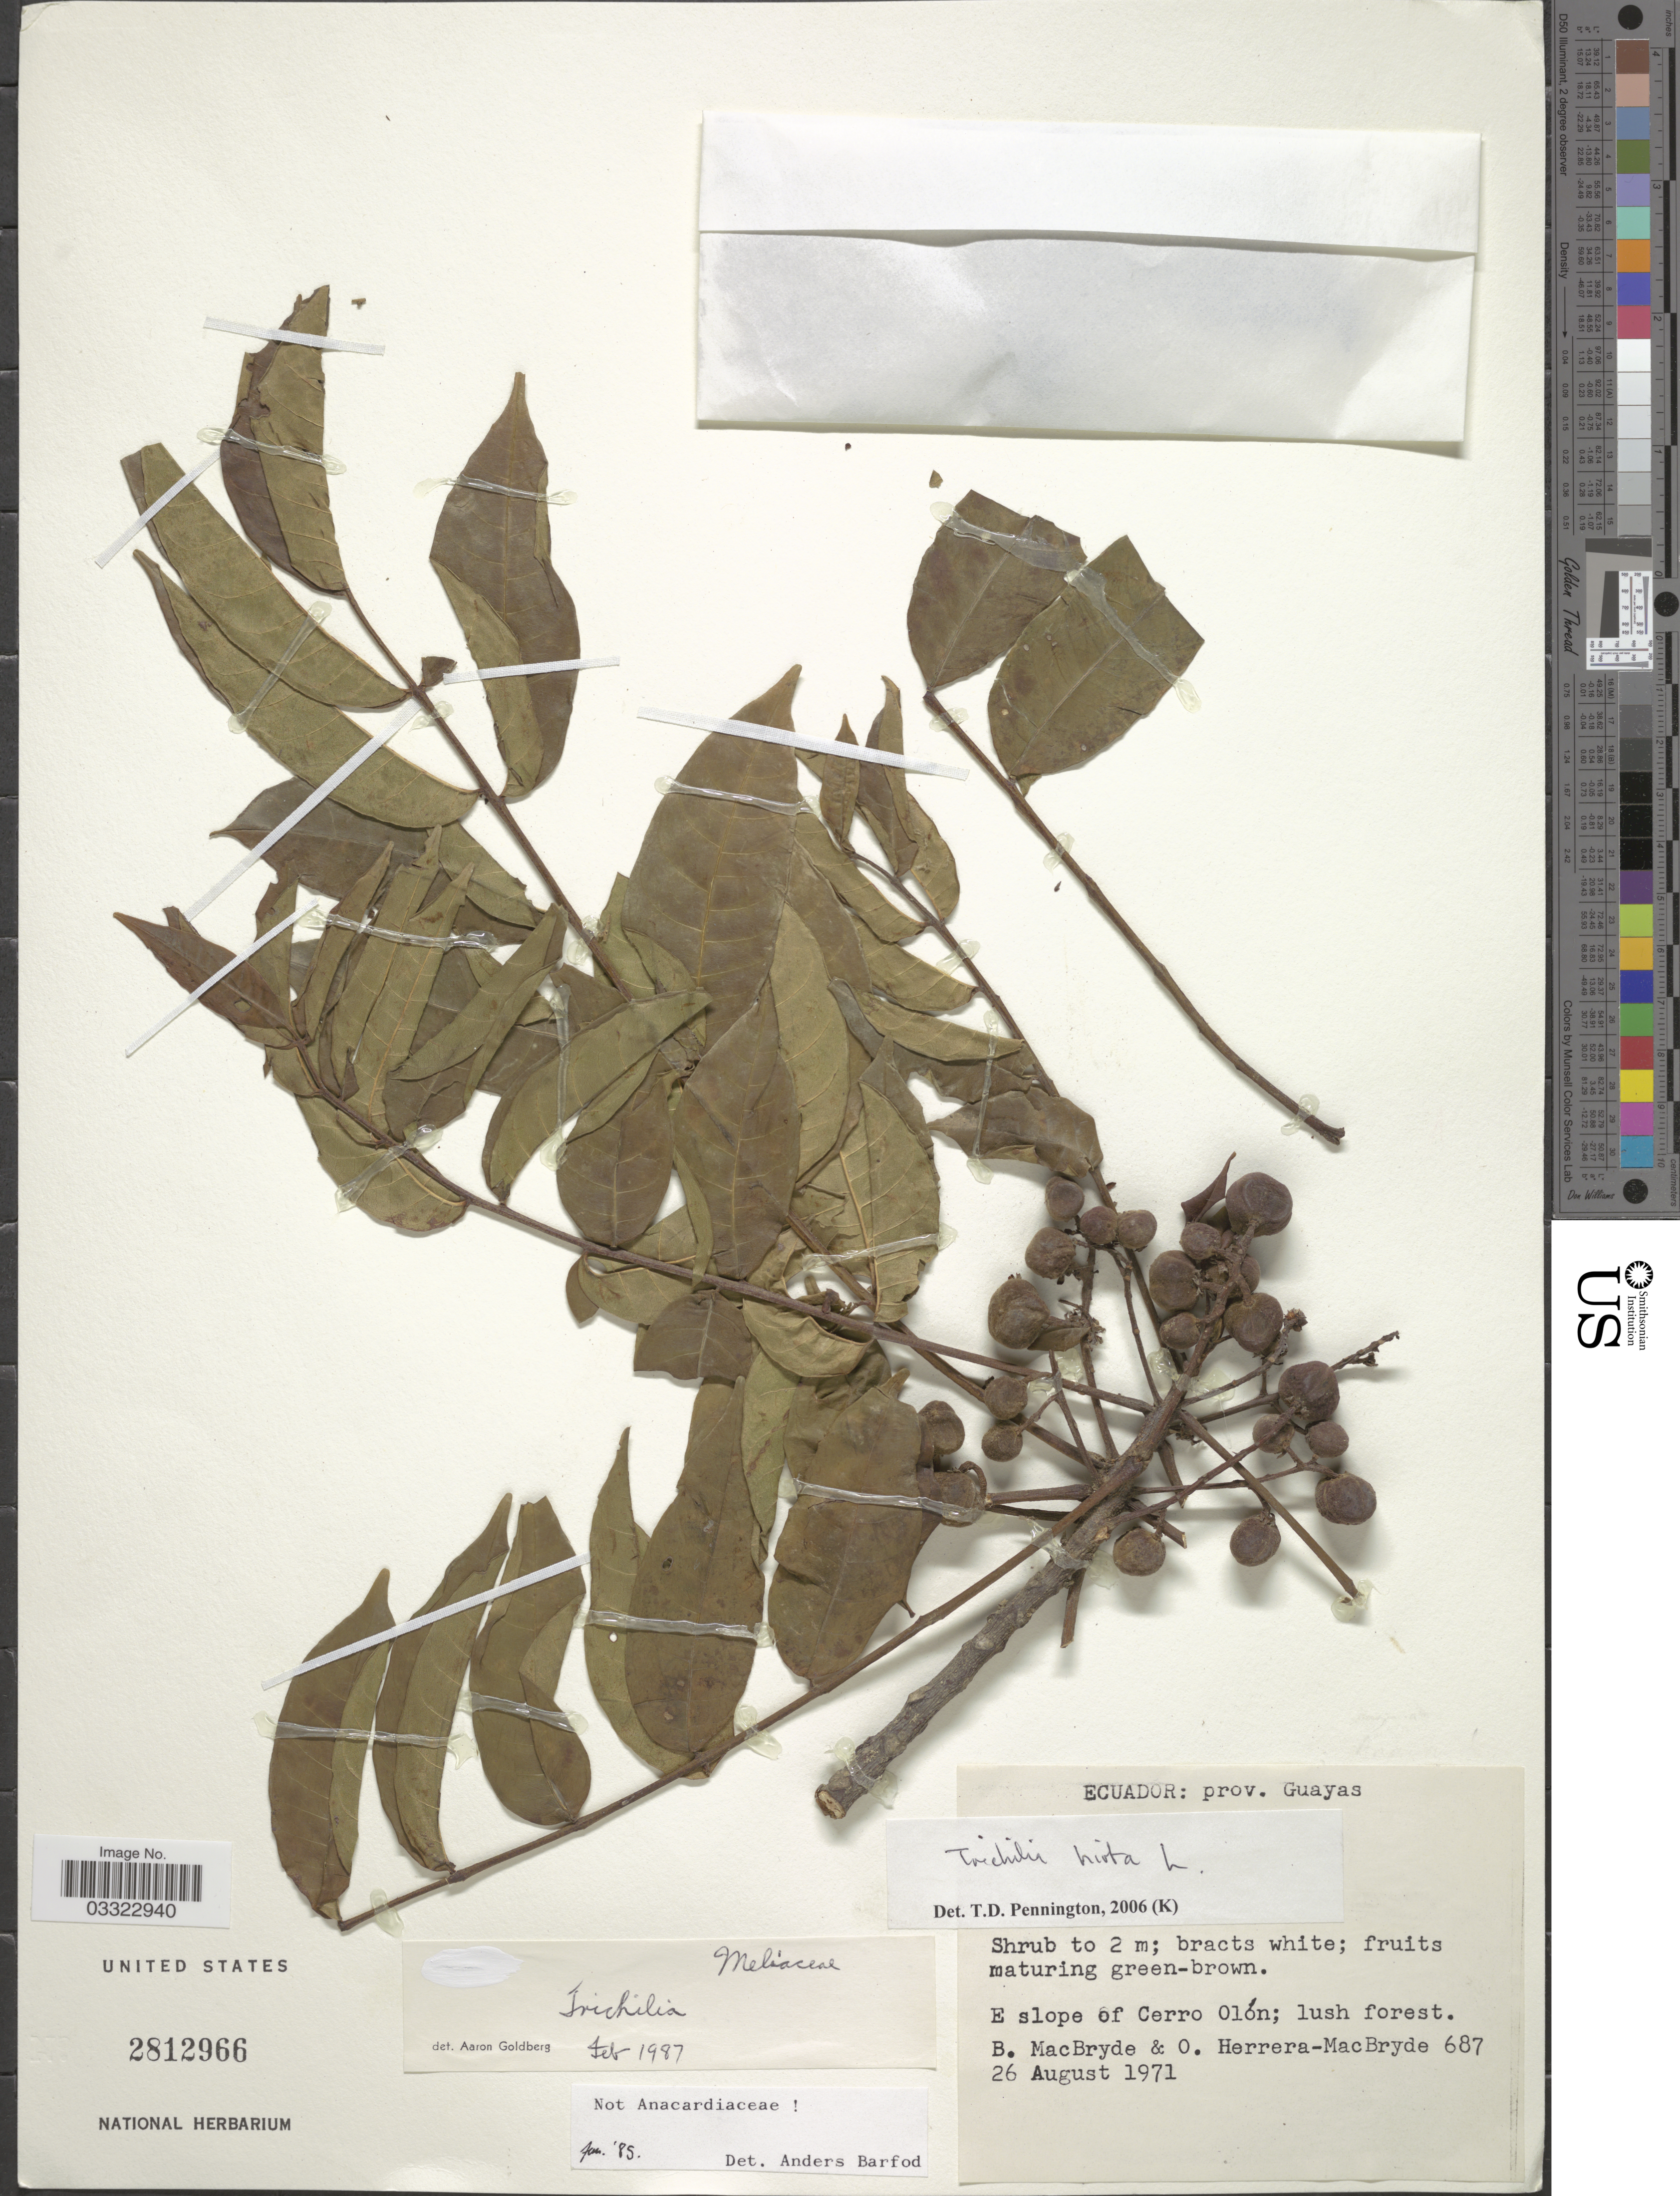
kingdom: Plantae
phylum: Tracheophyta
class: Magnoliopsida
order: Sapindales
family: Meliaceae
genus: Trichilia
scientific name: Trichilia hirta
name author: L.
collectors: B. MacBryde & O. Herrera-Macbryde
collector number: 687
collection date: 1971-08-26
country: Ecuador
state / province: Guayas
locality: E slope of Cerro Olón.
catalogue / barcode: US 2812966